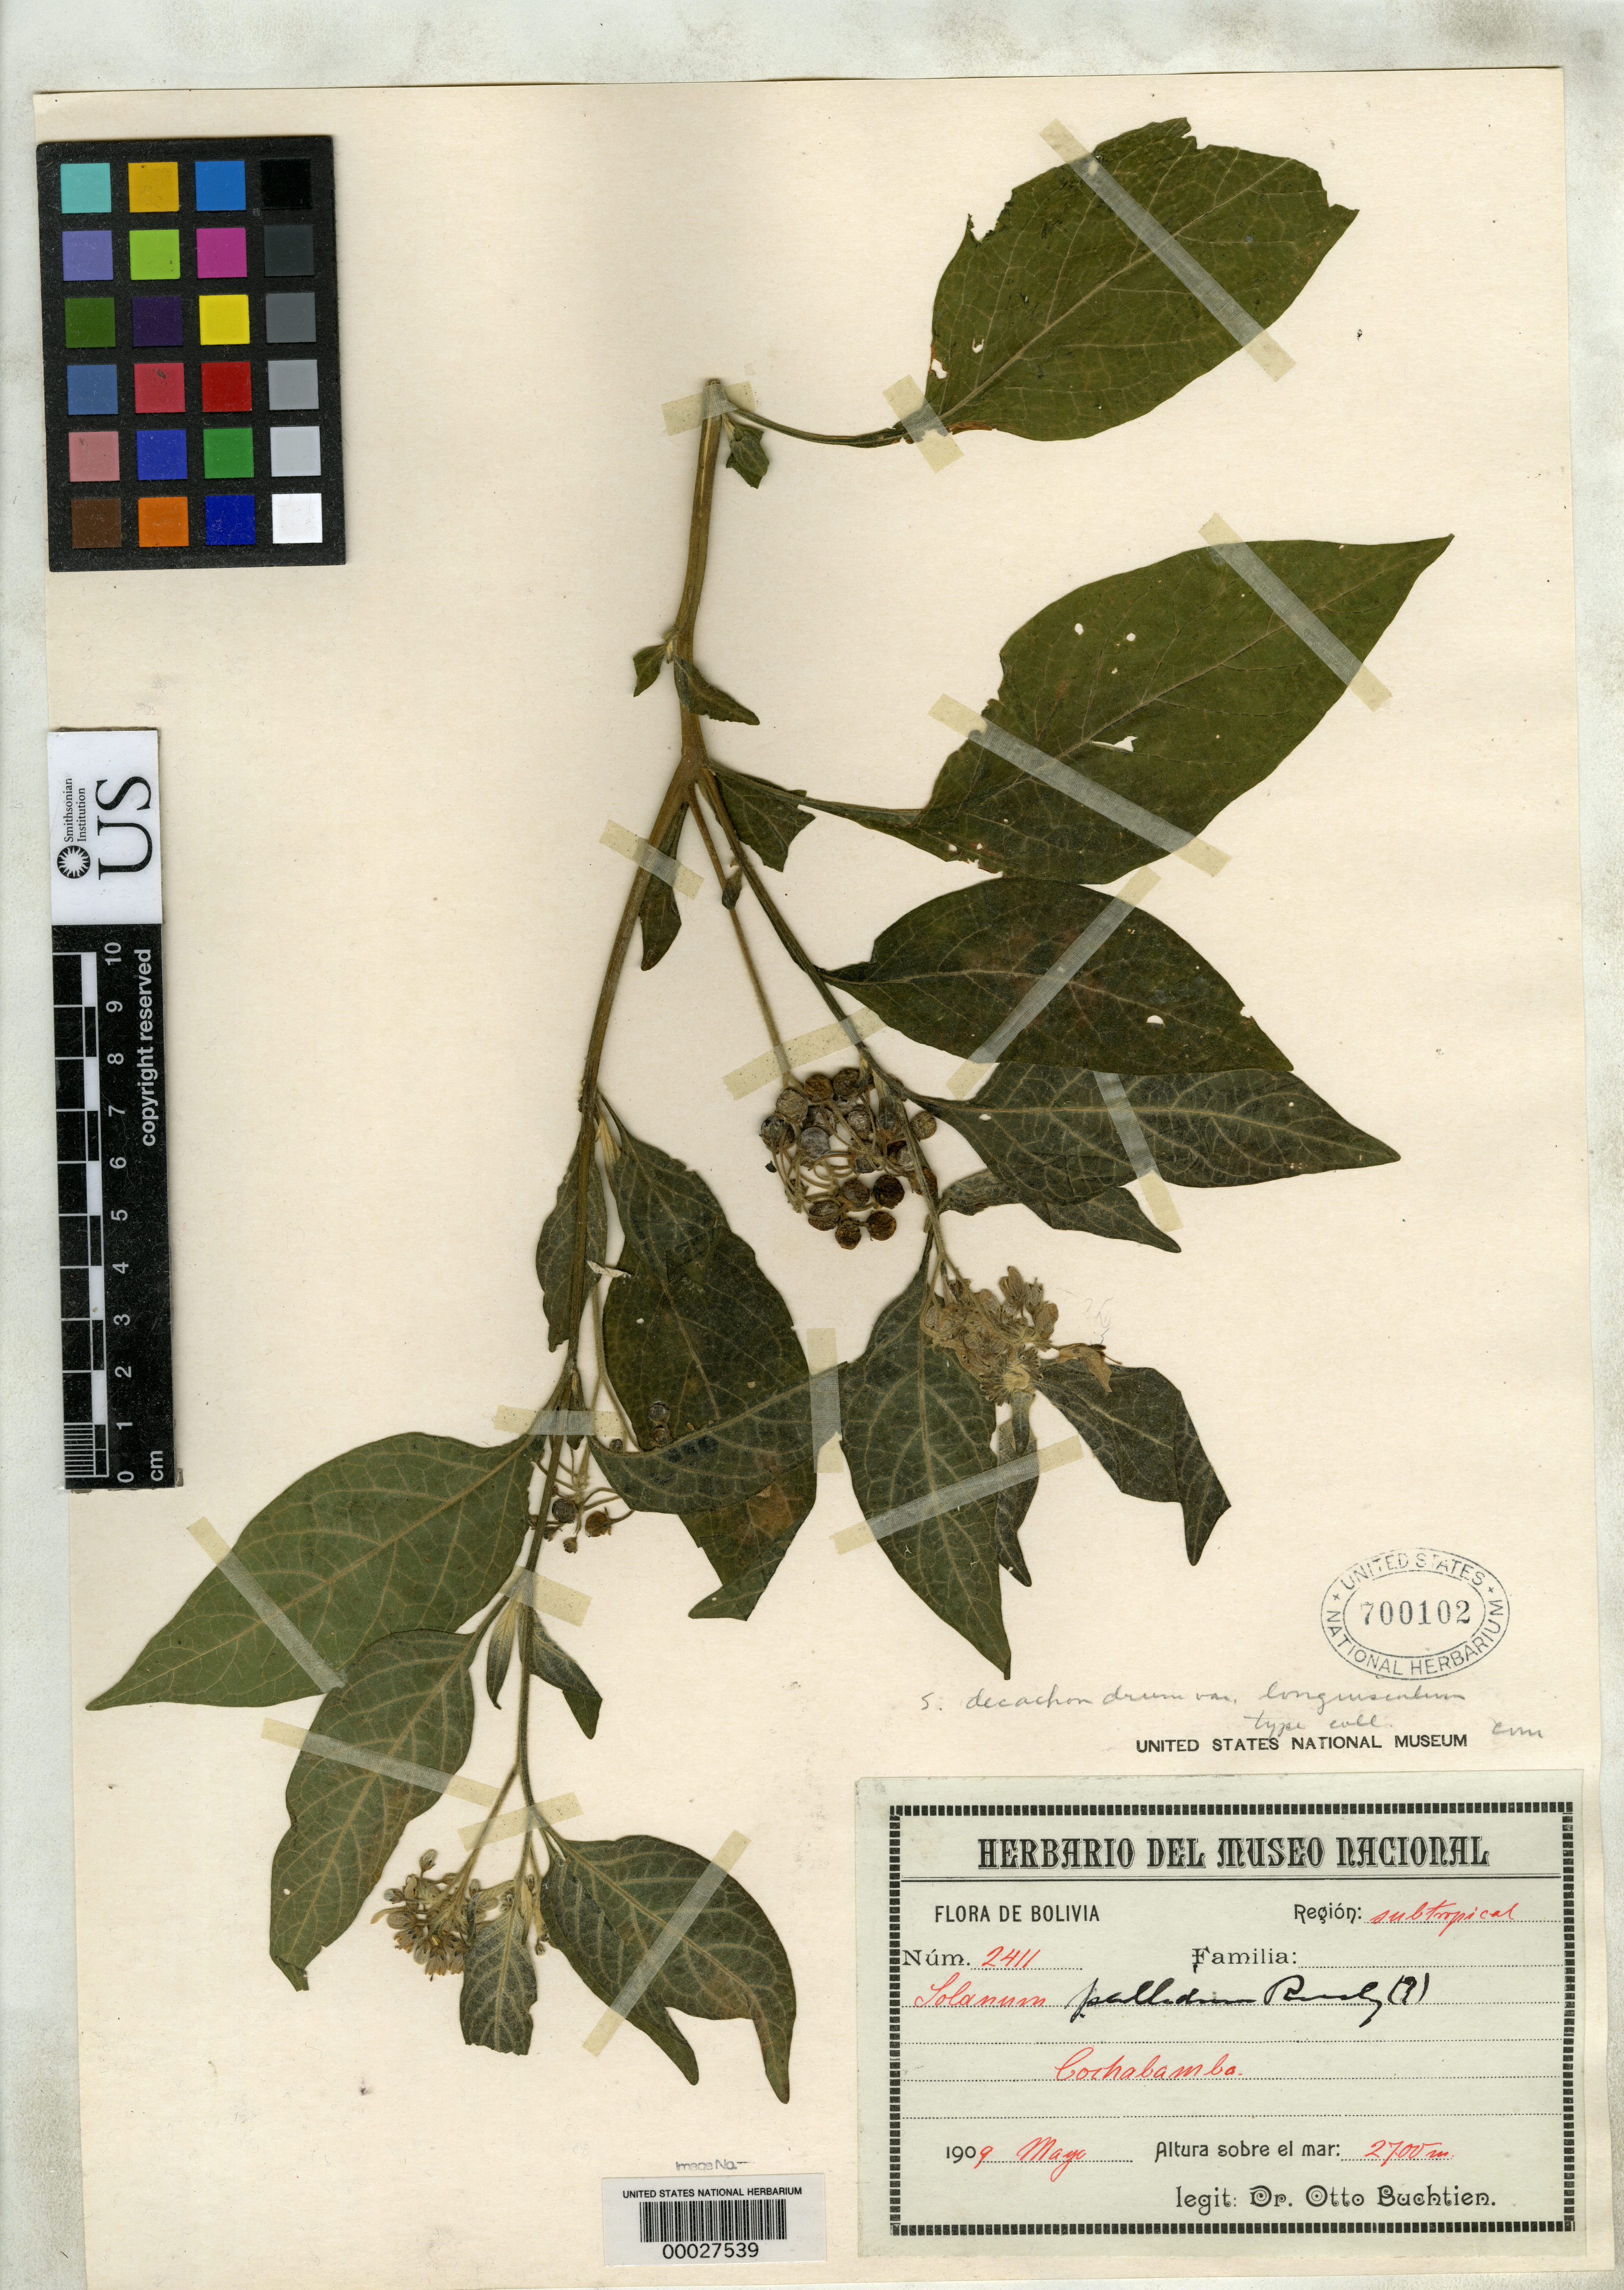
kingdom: Plantae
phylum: Tracheophyta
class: Magnoliopsida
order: Solanales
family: Solanaceae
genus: Solanum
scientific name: Solanum decachondrum var. longiusculum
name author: Bitter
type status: Isotype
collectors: O. Buchtien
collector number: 2411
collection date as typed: May 1909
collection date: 1909-05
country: Bolivia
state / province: Cochabamba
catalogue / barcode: US 700102